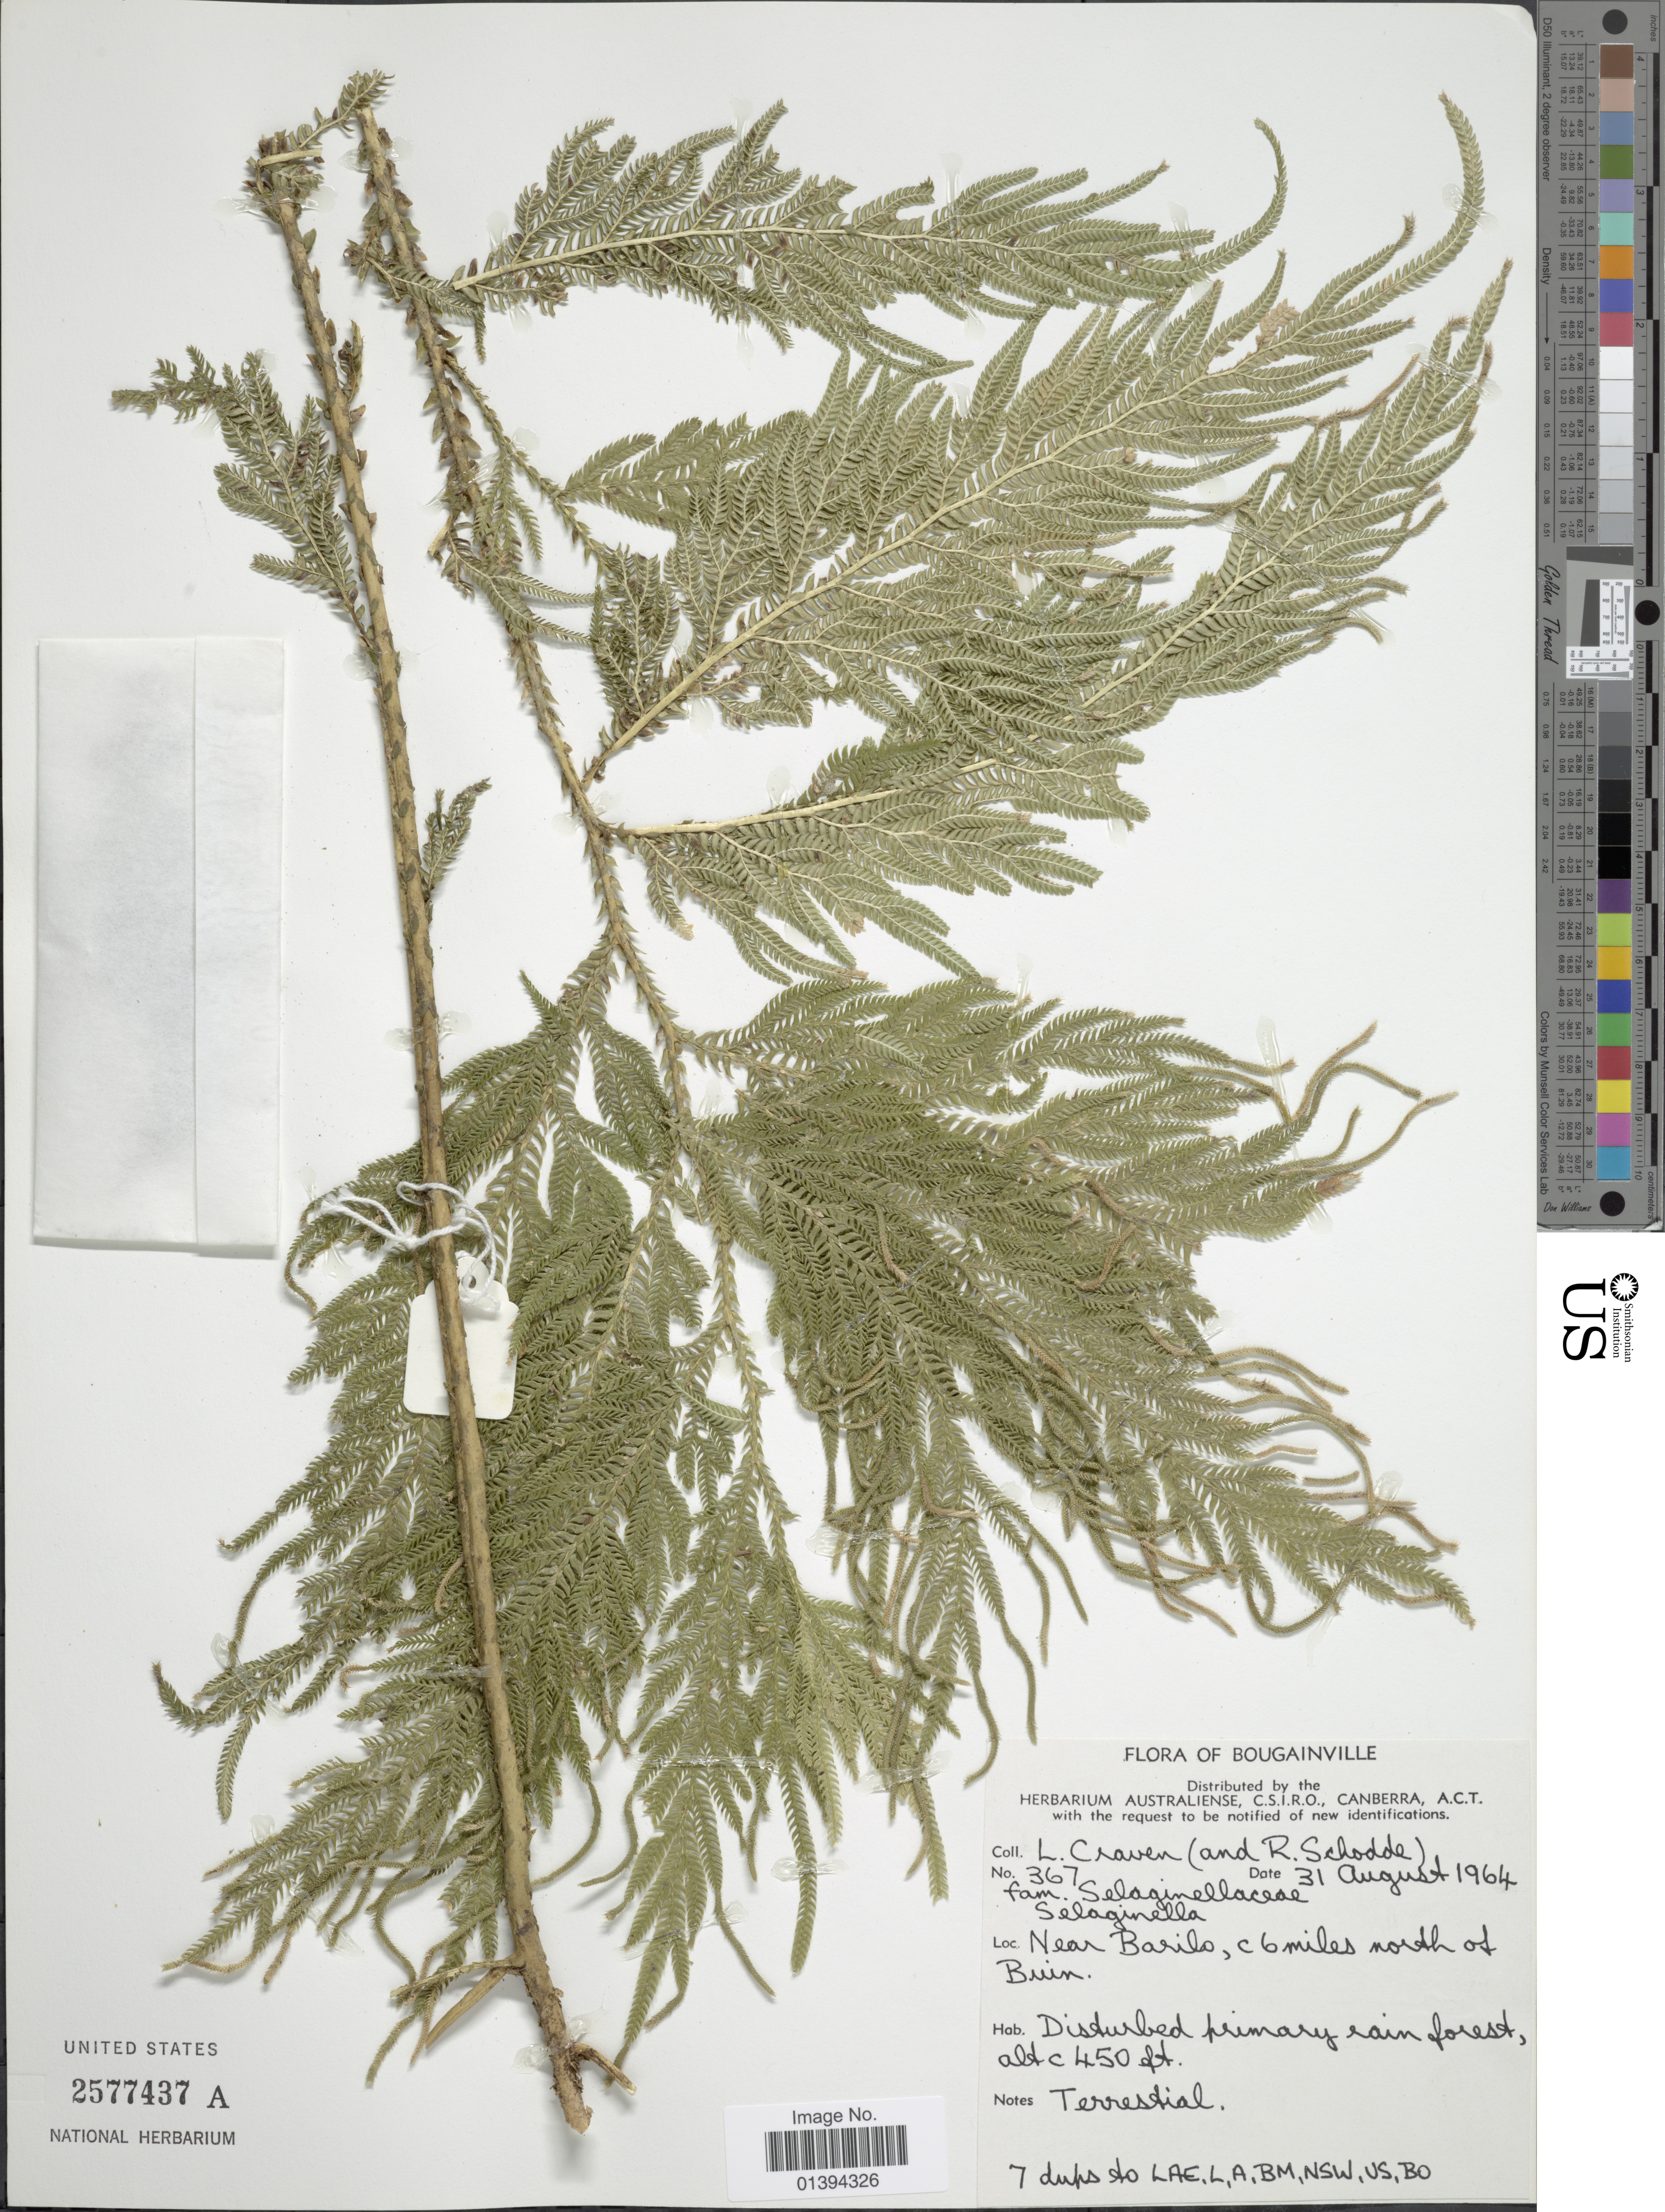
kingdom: Plantae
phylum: Tracheophyta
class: Lycopodiopsida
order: Selaginellales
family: Selaginellaceae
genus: Selaginella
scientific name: Selaginella sp.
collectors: L. A. Craven & R. Schodde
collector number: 367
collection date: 1964-08-31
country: Papua New Guinea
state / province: Bougainville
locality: Near Barilo, c 6miles north of Buin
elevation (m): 137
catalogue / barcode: US 2577437A